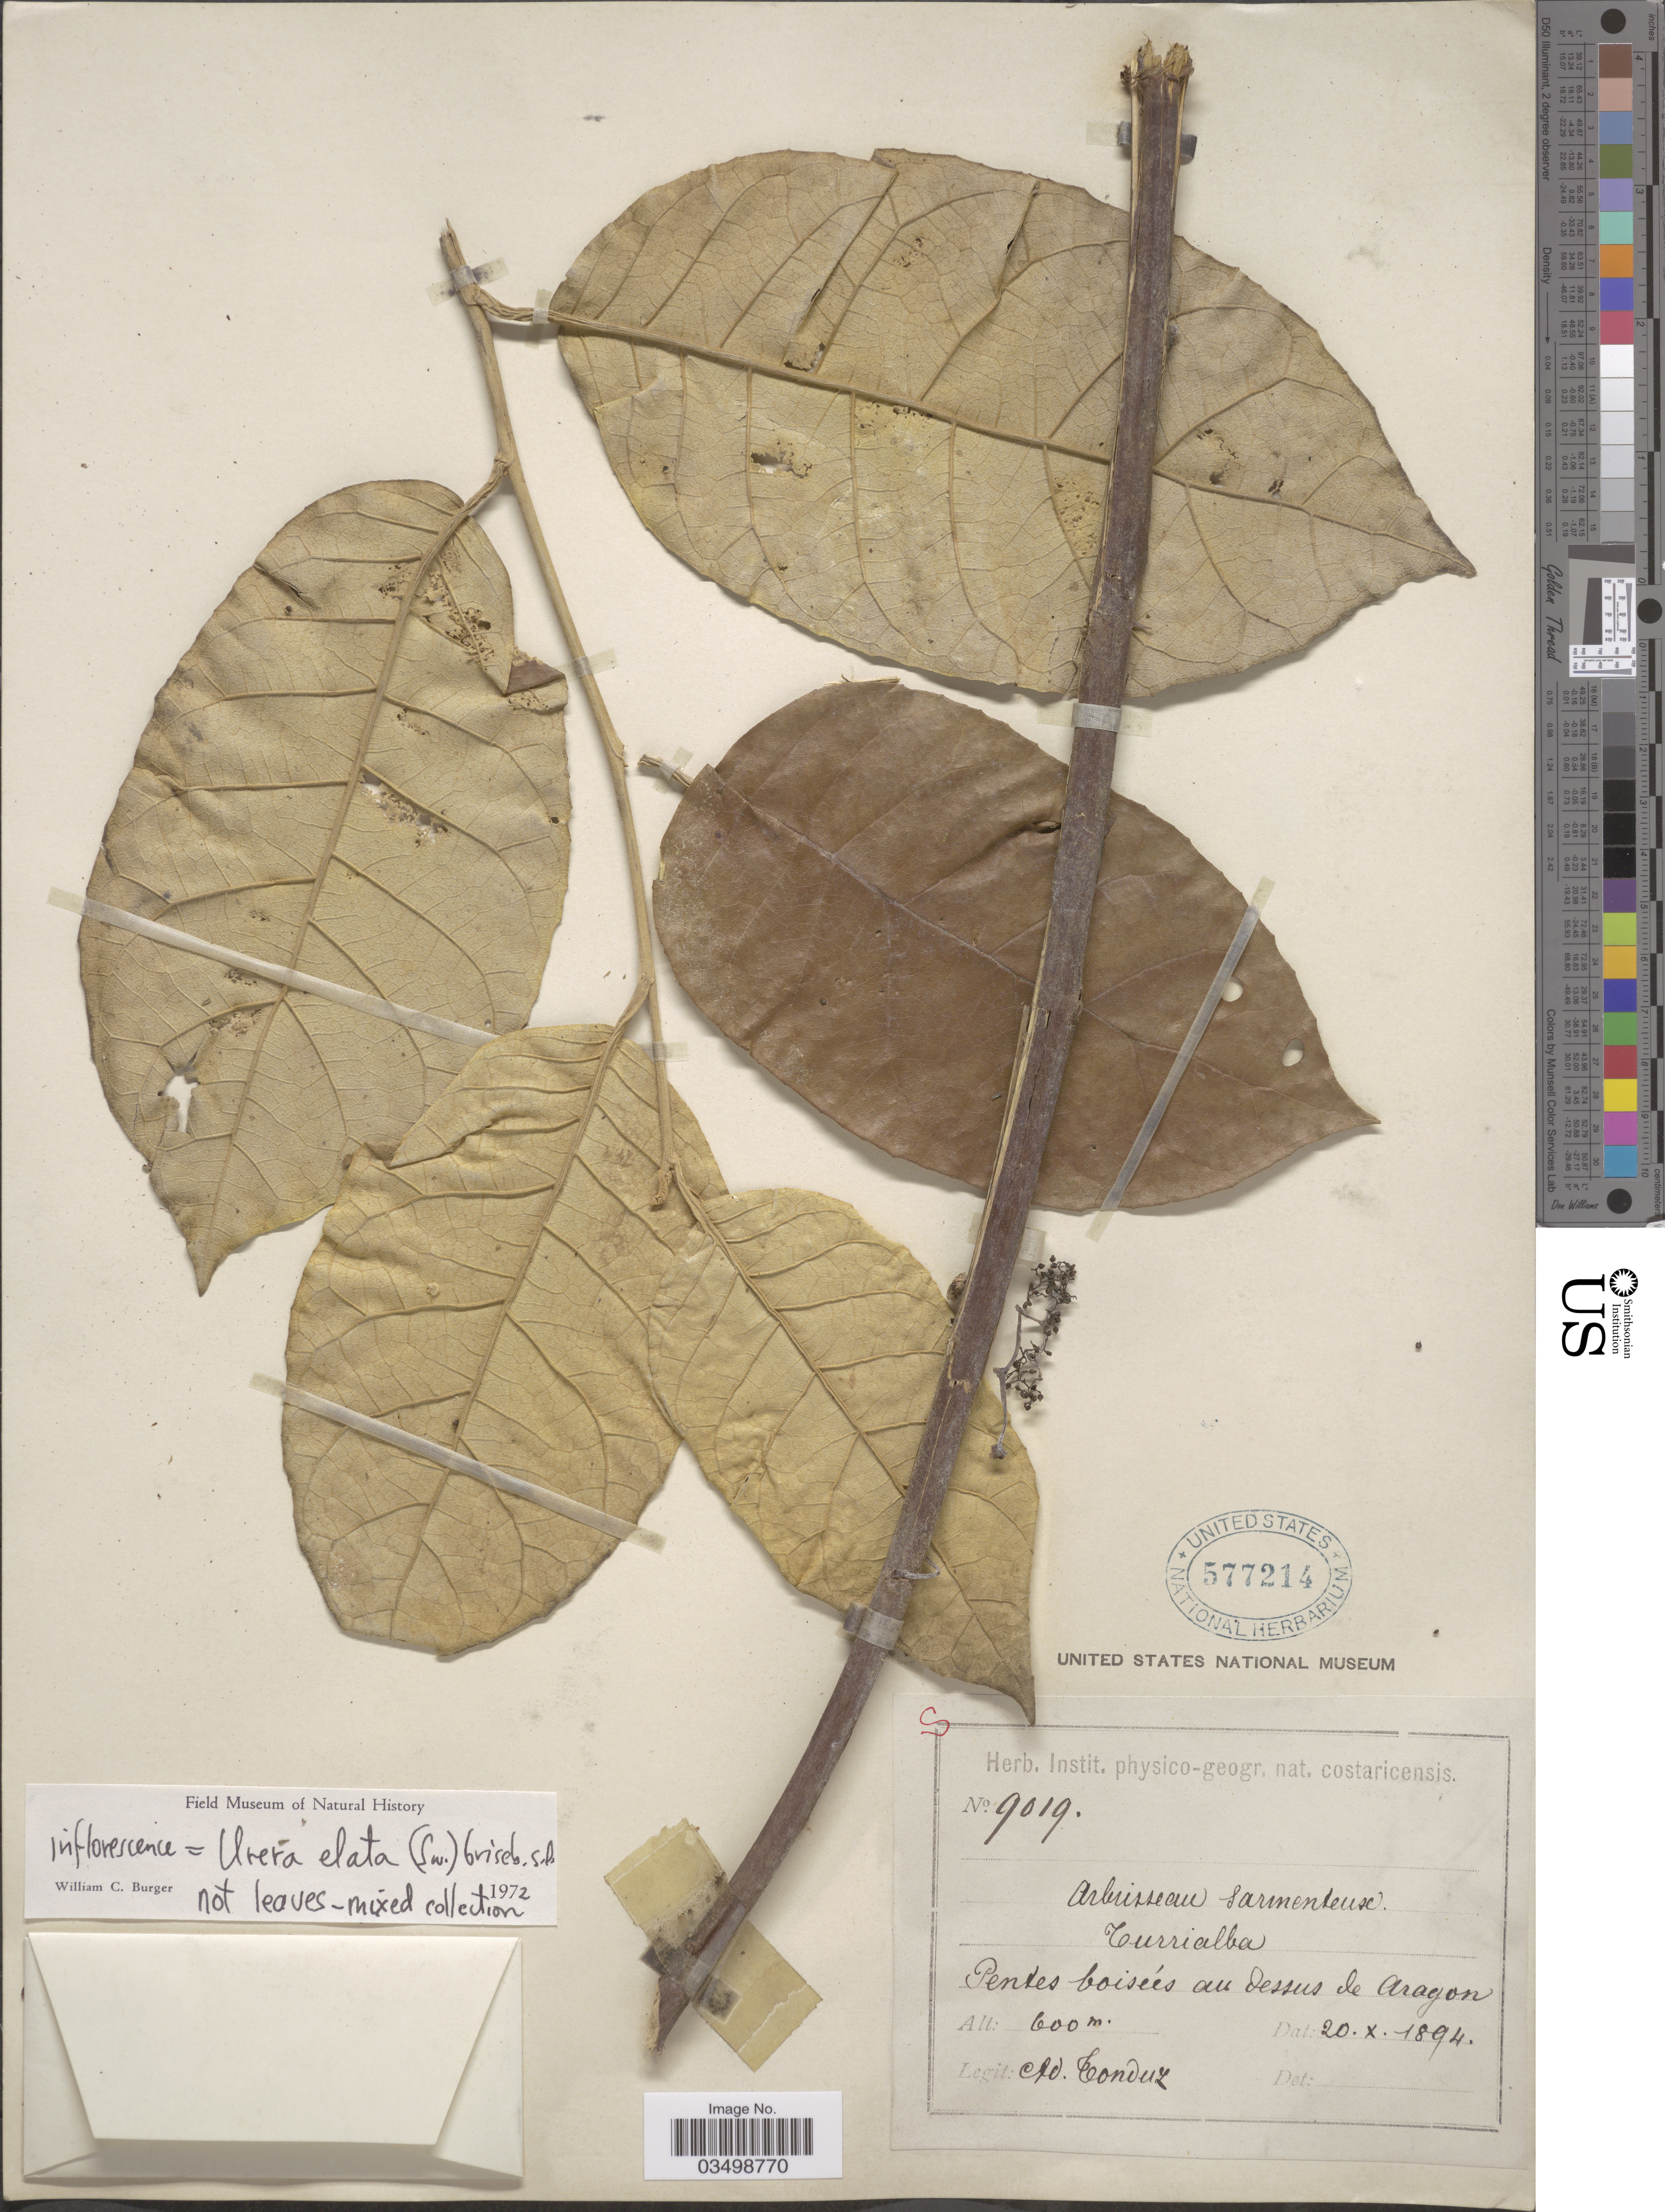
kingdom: Plantae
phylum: Tracheophyta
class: Magnoliopsida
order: Rosales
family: Urticaceae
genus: Urera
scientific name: Urera simplex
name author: Wedd.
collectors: A. Tonduz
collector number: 9019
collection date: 1894-10-20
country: Costa Rica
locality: Turrialba. Pentes boisées au dessus de Aragon.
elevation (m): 600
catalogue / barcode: US 577214